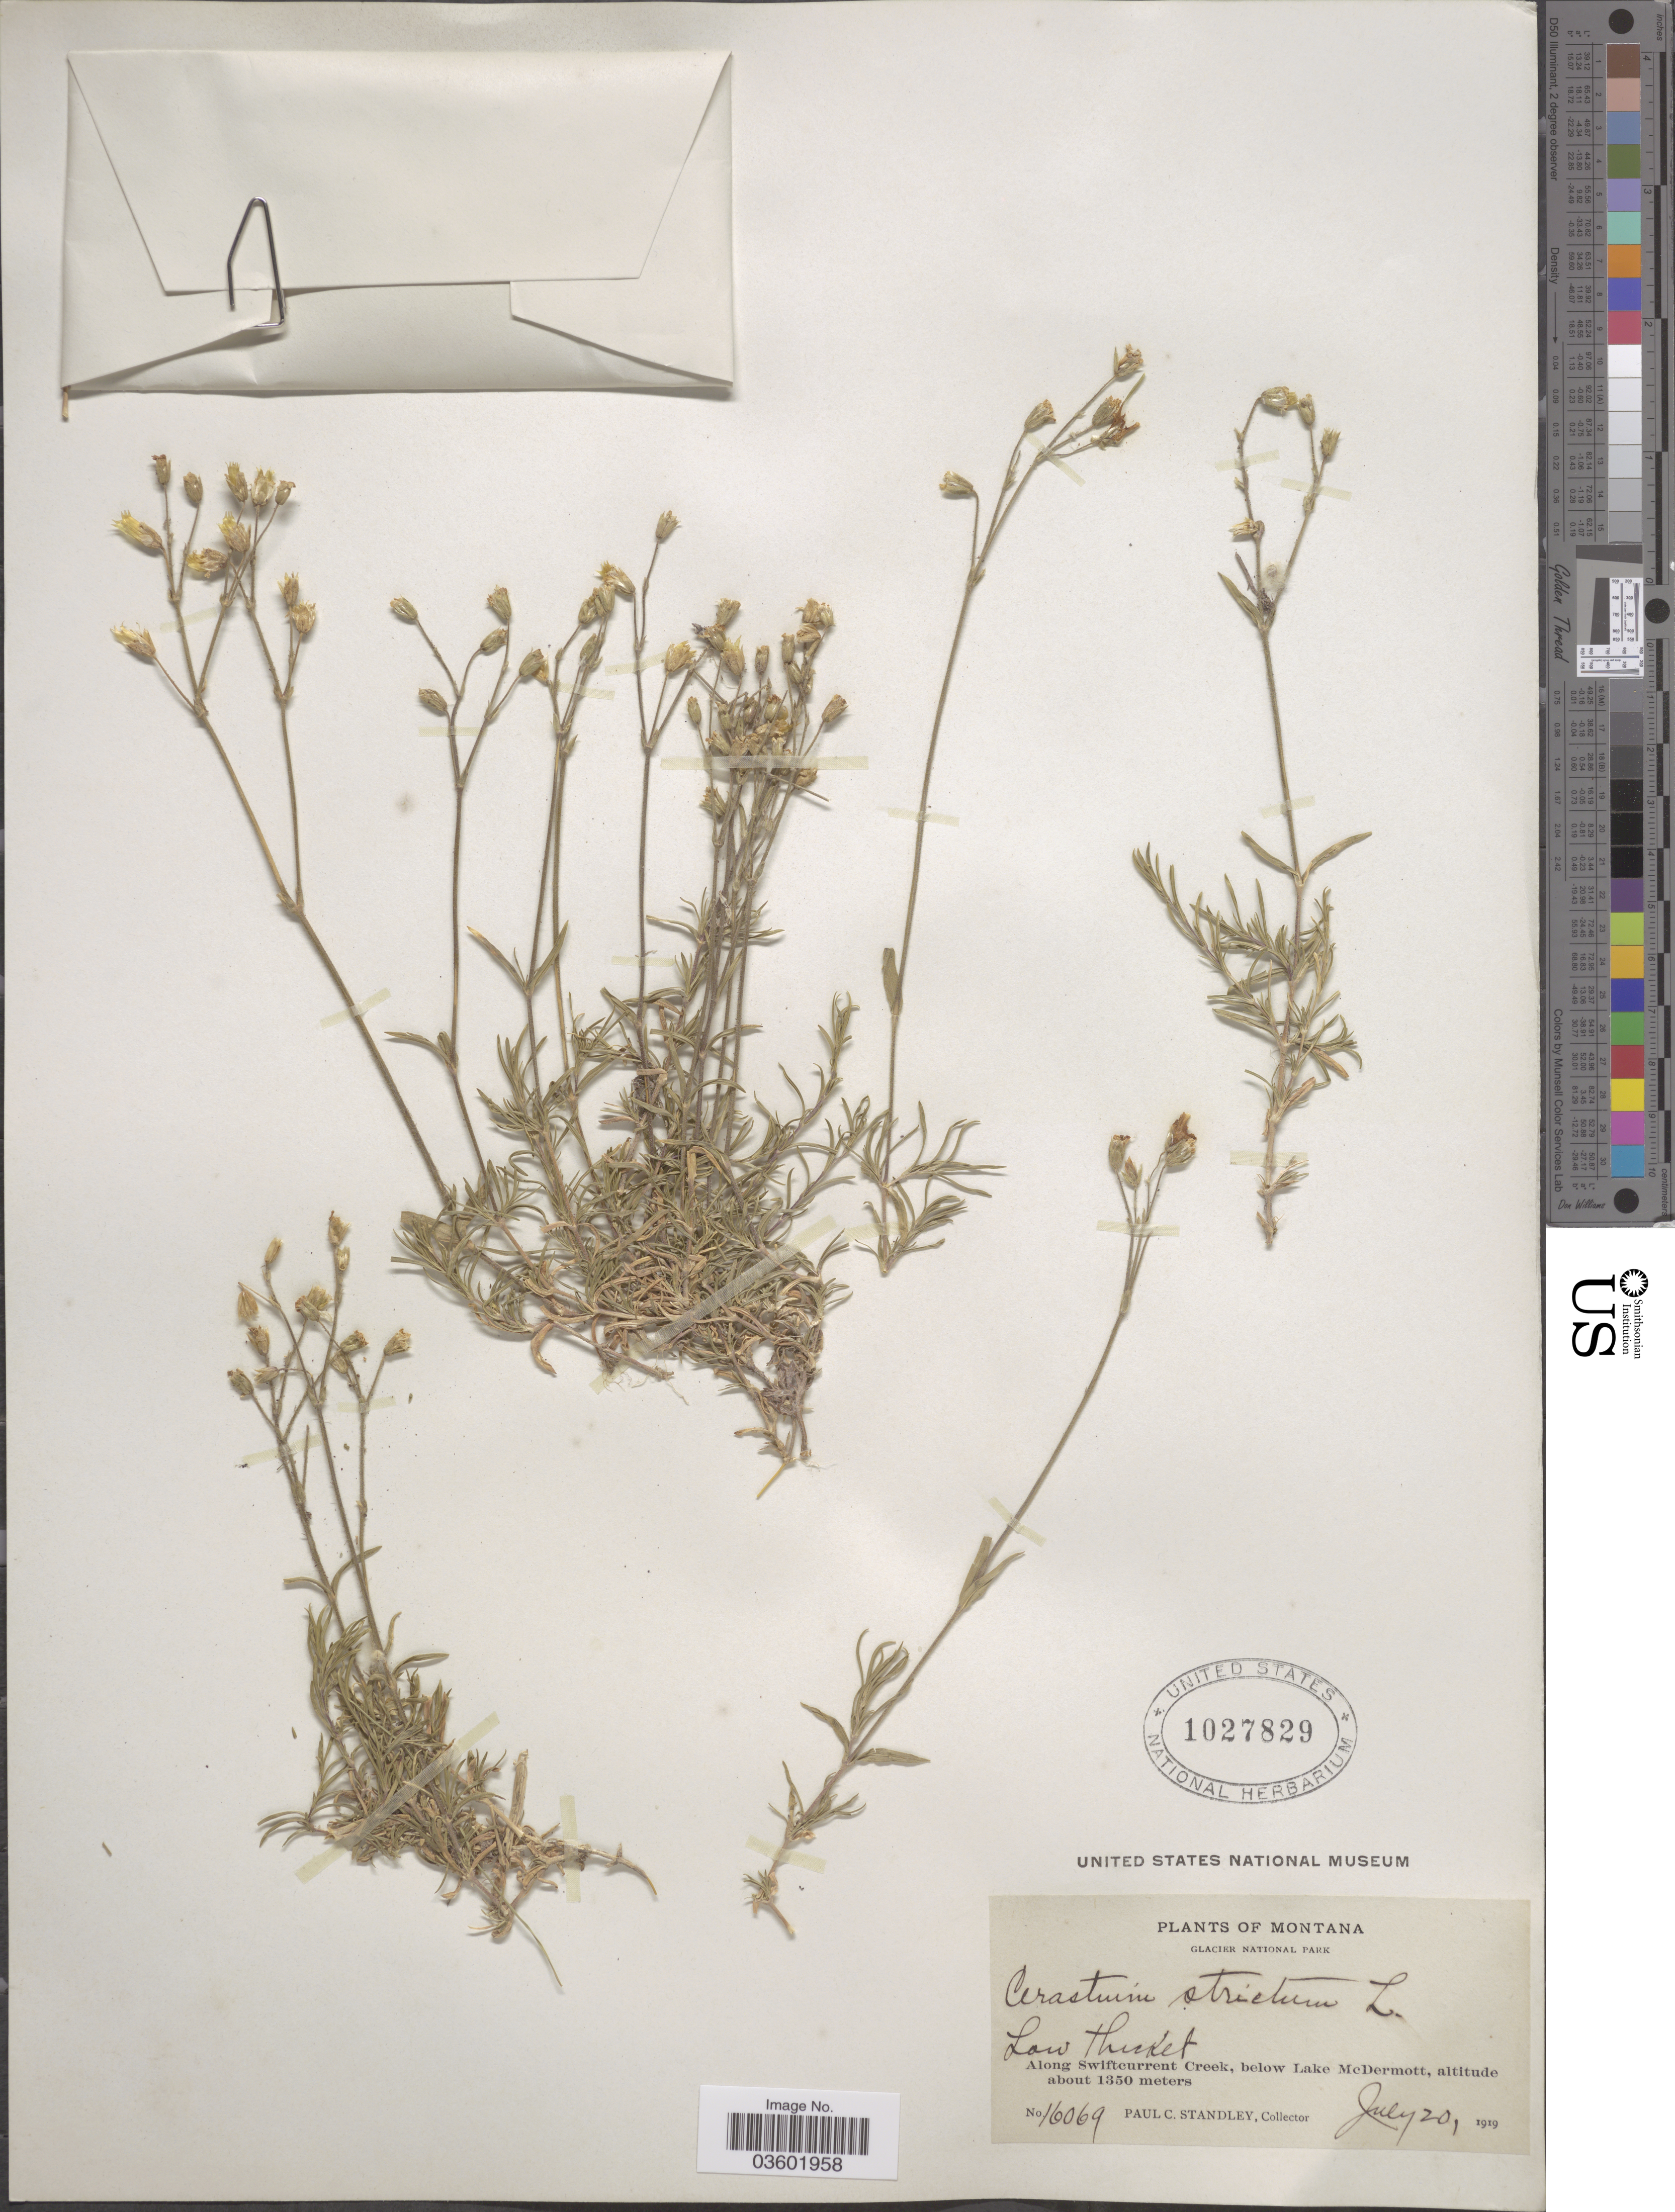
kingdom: Plantae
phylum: Tracheophyta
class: Magnoliopsida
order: Caryophyllales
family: Caryophyllaceae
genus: Cerastium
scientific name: Cerastium strictum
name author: L.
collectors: P. C. Standley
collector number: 16069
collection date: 1919-07-20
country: United States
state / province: Montana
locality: Glacier National Park. Along Swiftcurrent Creek, below Lake McDermott.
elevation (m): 1350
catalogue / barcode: US 1027829